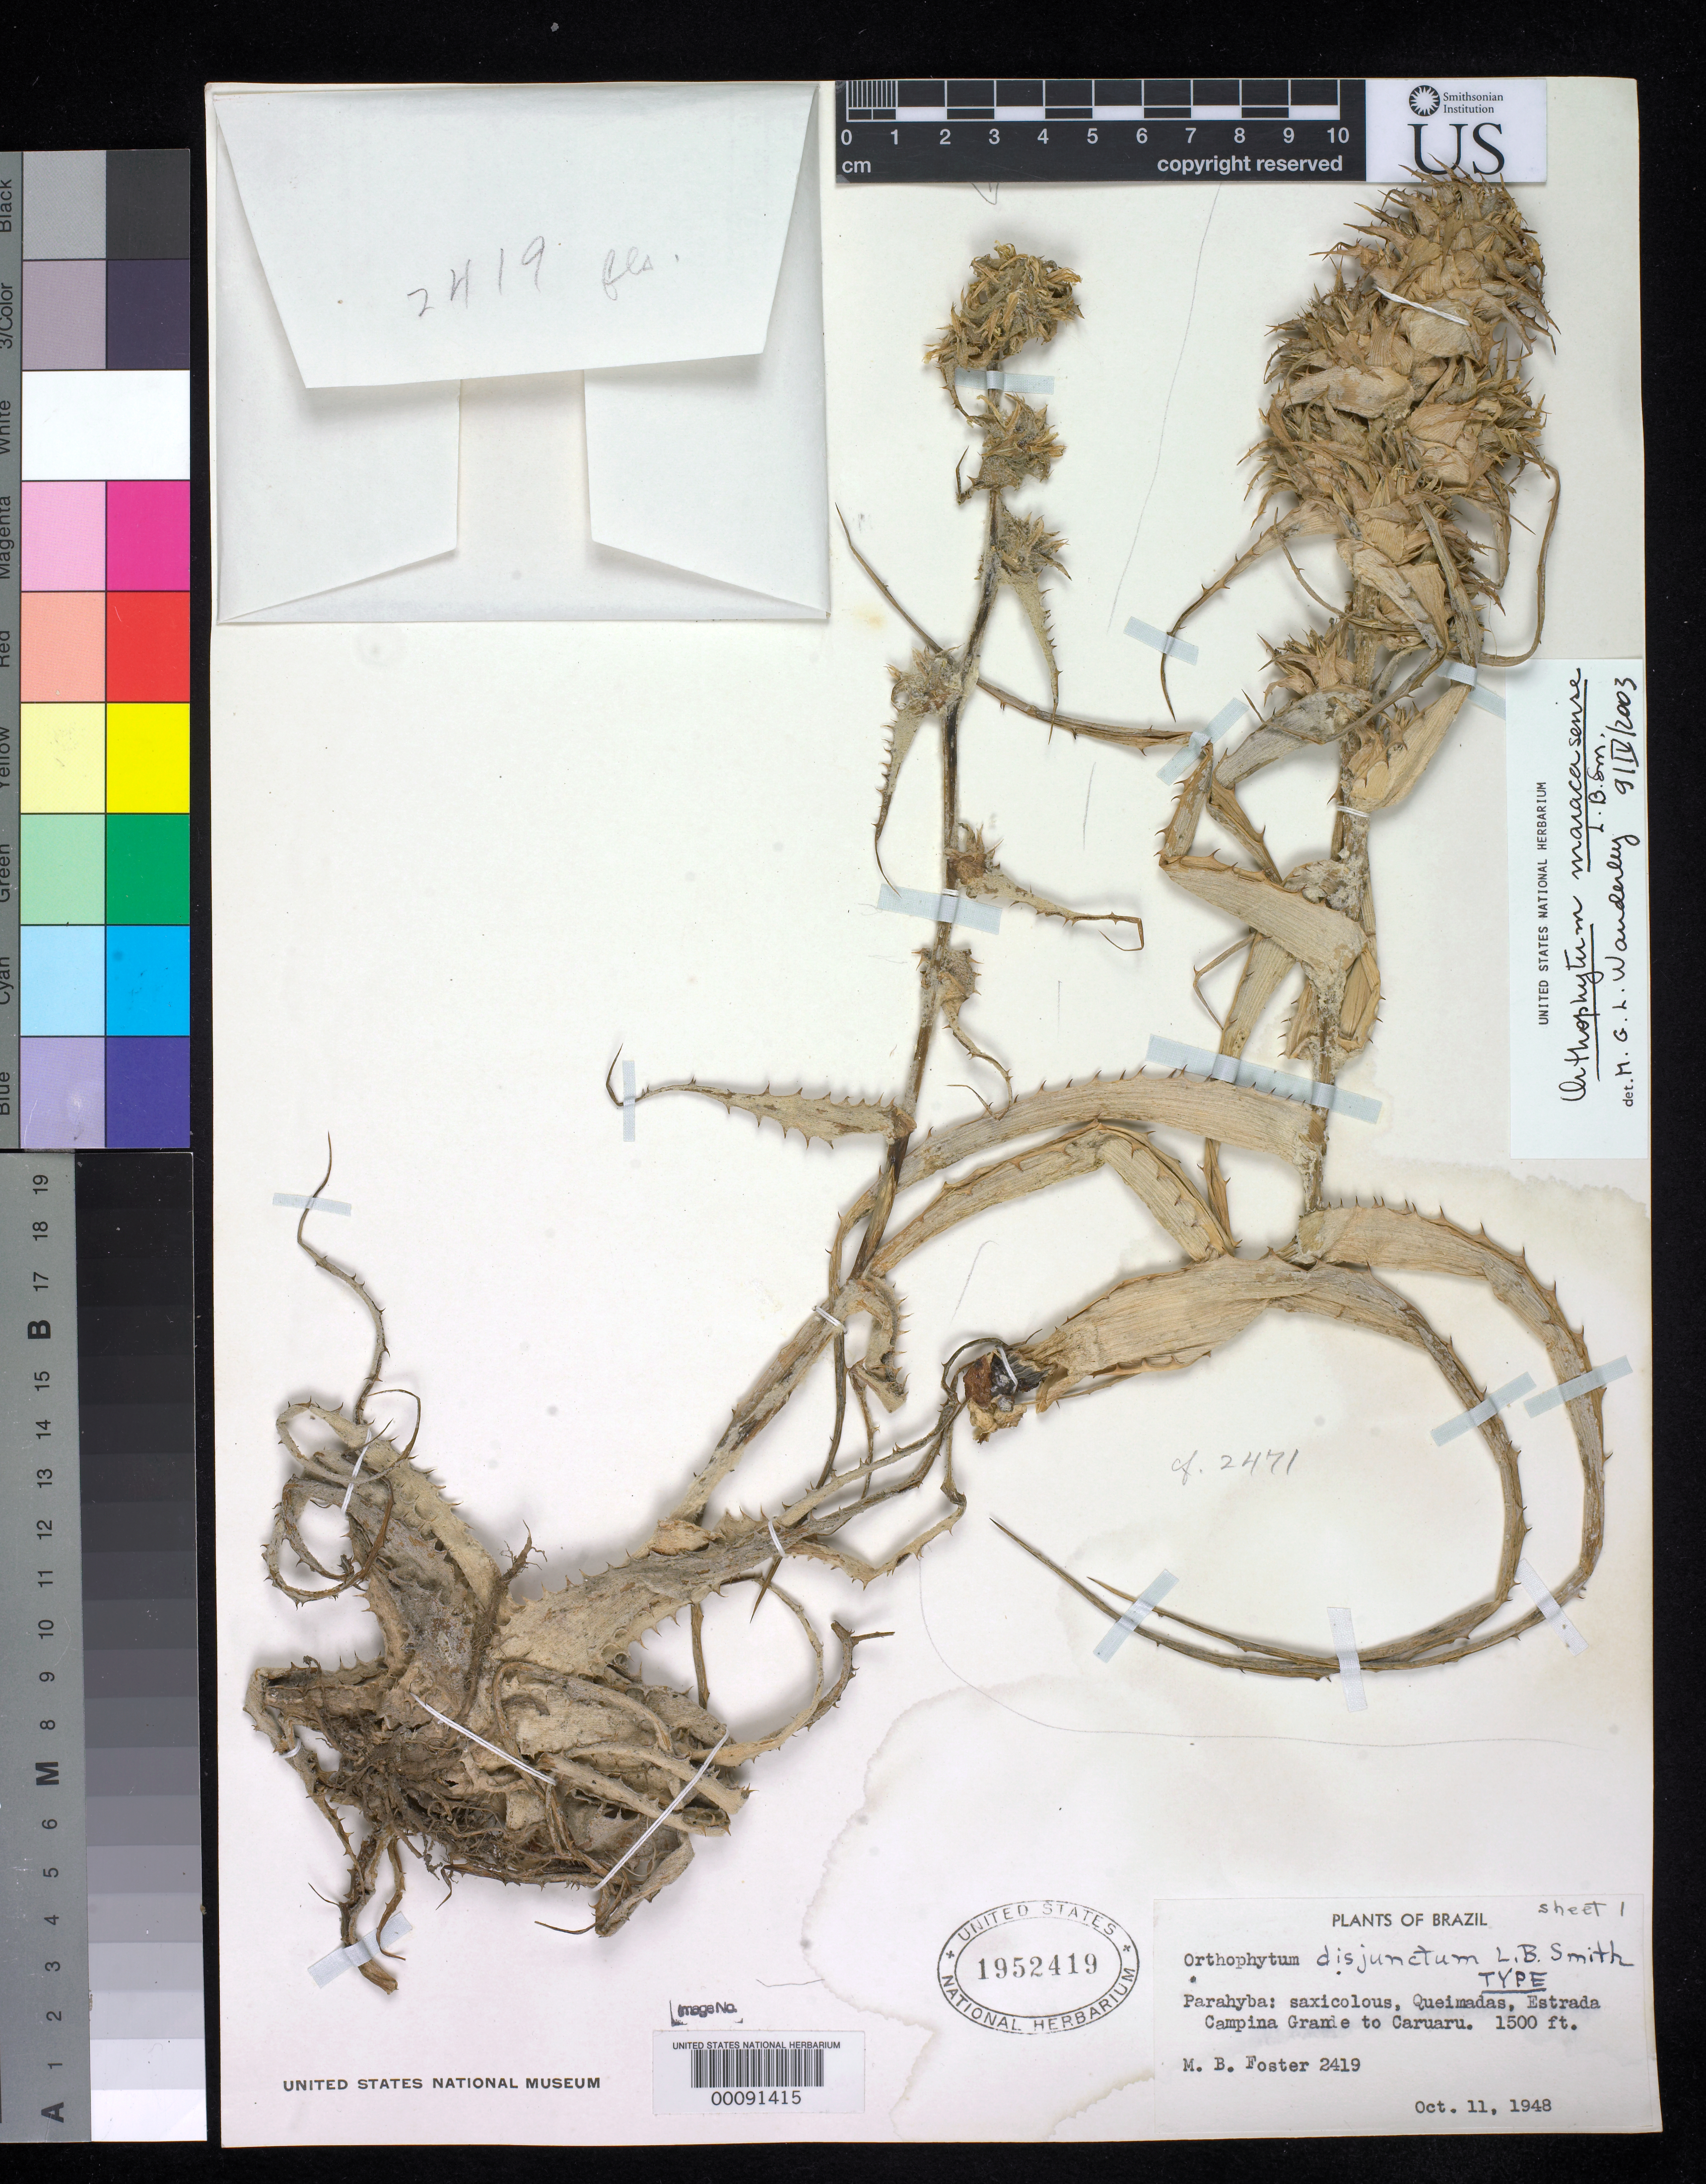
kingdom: Plantae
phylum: Tracheophyta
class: Liliopsida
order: Poales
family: Bromeliaceae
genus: Orthophytum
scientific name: Orthophytum disjunctum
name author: L.B. Sm.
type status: Holotype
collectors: M. B. Foster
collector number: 2419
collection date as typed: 11 Oct 1948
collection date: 1948-10-11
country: Brazil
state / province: Paraíba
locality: Estrada Campina Grande Tocaruaru.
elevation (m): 1500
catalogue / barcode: US 1952419